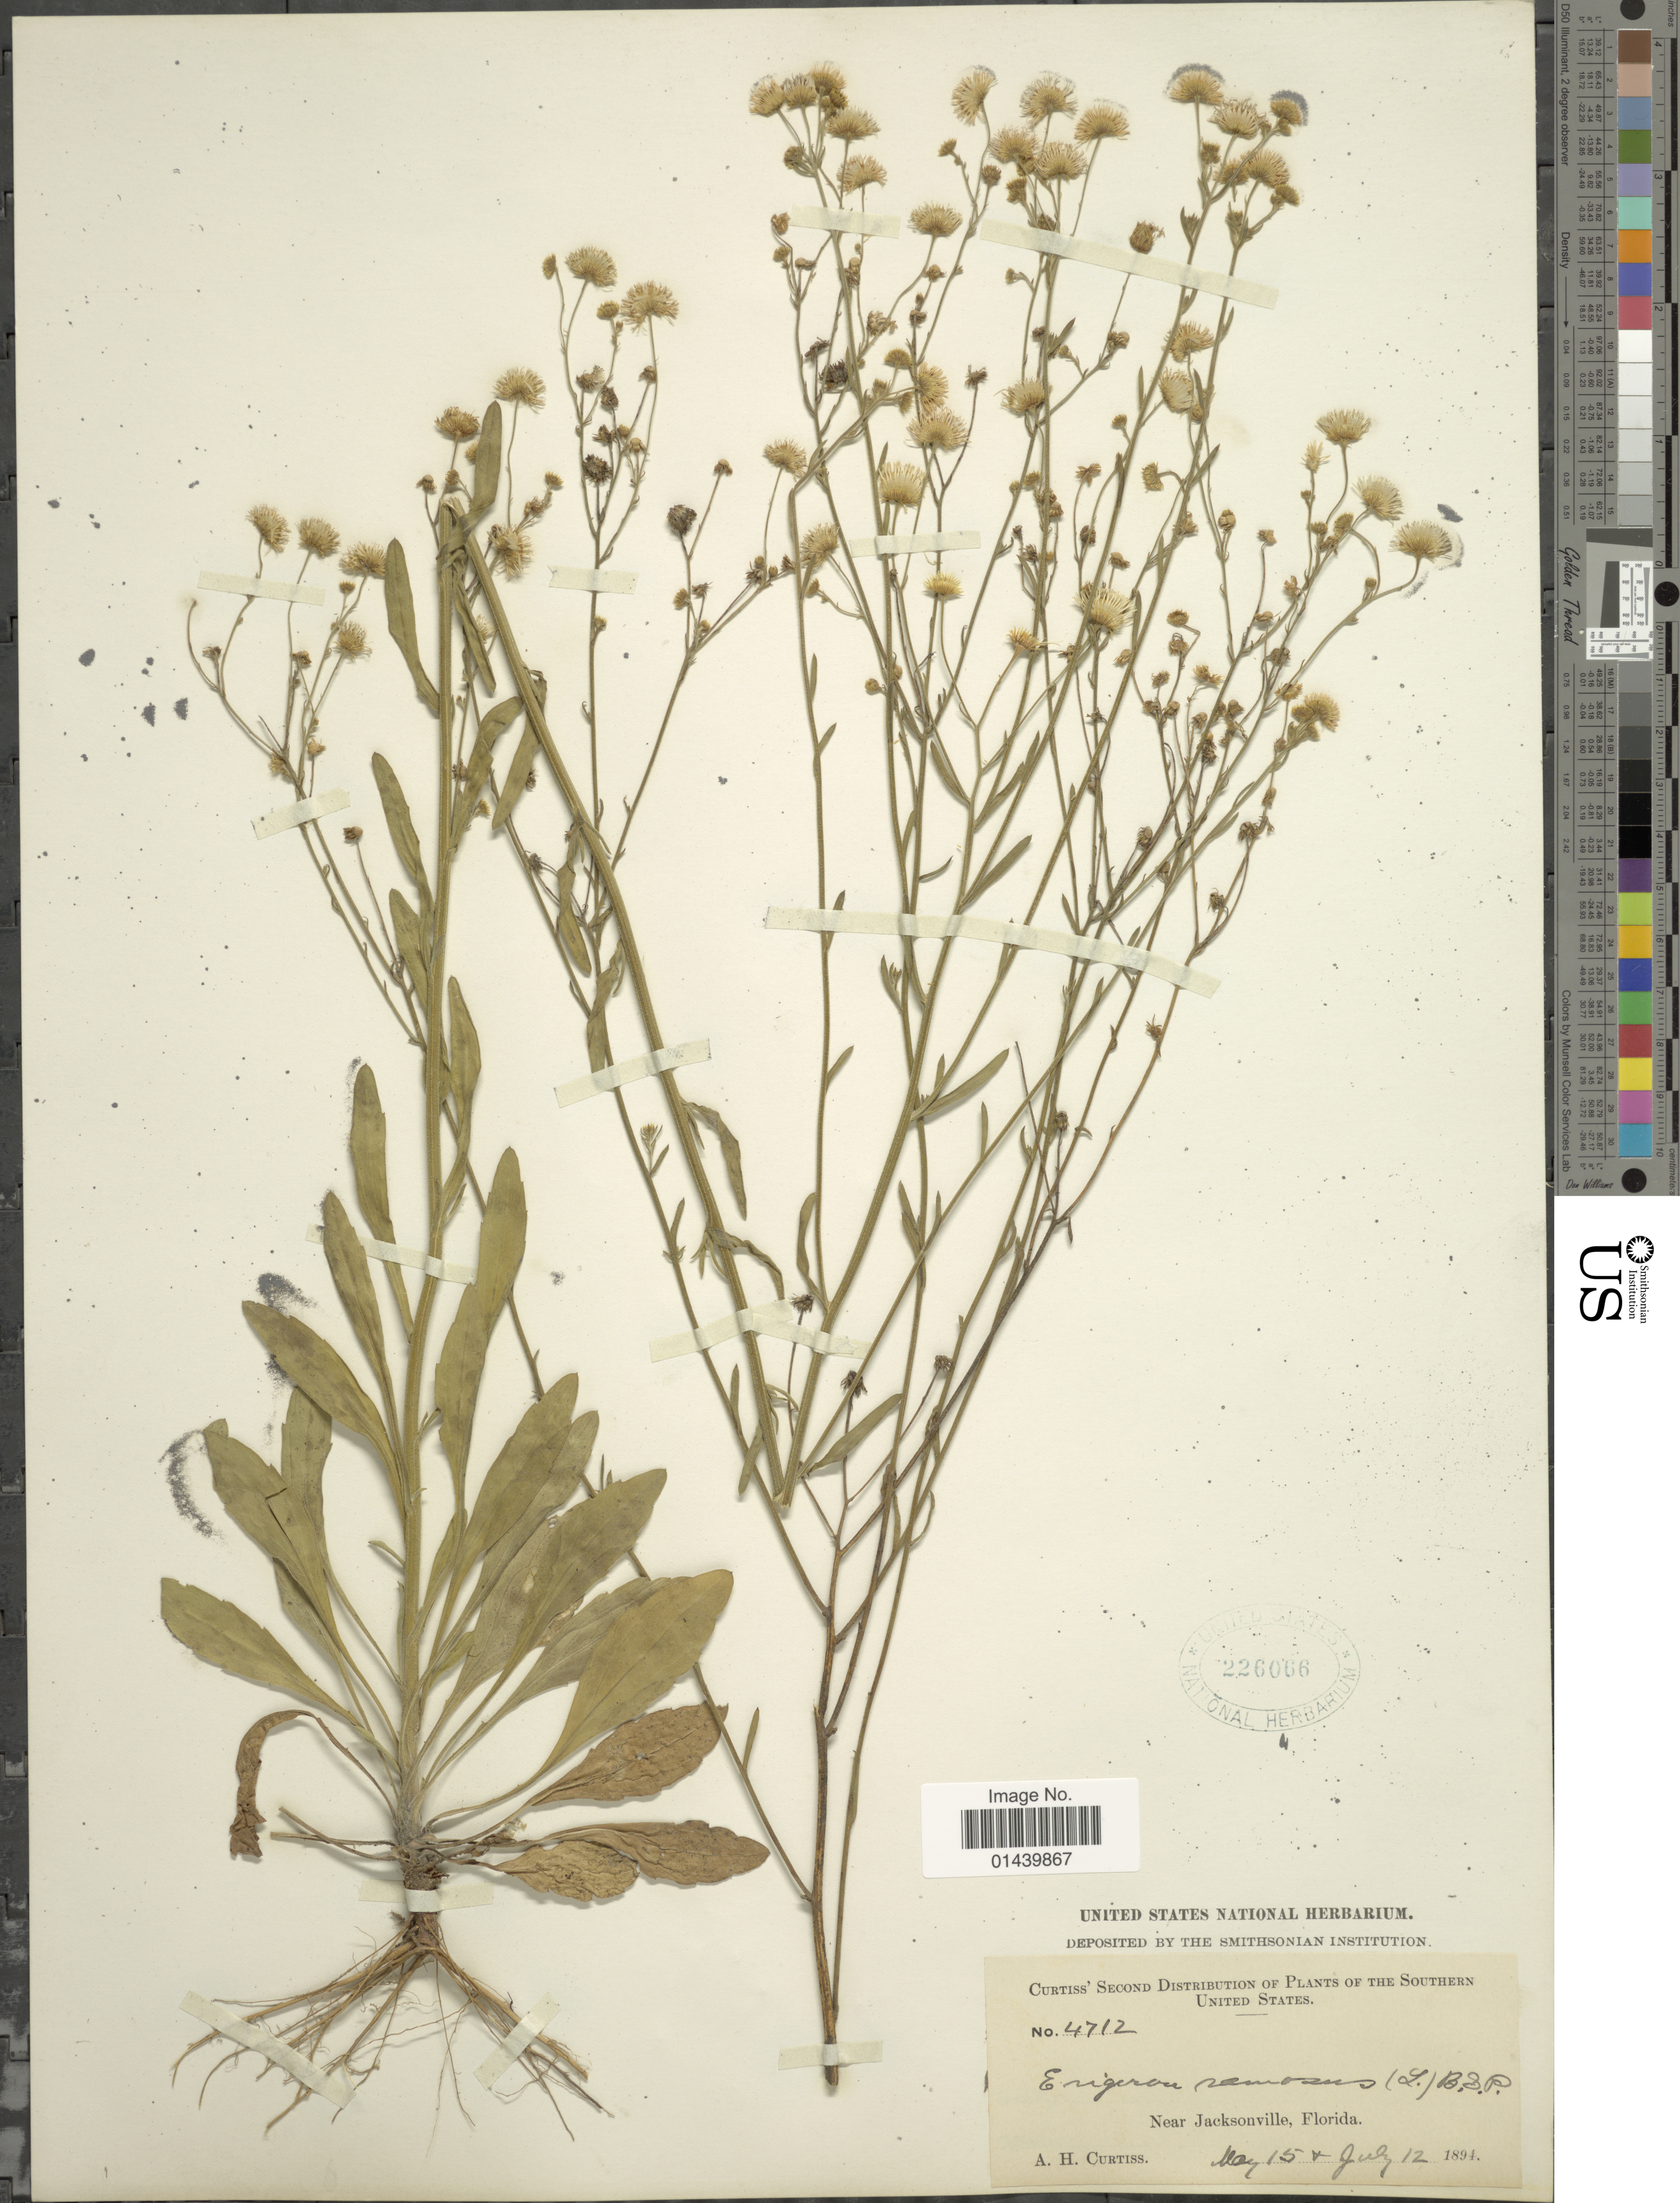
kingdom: Plantae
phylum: Tracheophyta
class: Magnoliopsida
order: Asterales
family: Asteraceae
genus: Erigeron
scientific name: Erigeron strigosus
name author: Muhl. ex Willd.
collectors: A. H. Curtiss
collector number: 4712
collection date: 1894-05-15/1894-07-12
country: United States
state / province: Florida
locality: Near Jacksonville.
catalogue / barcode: US 226066